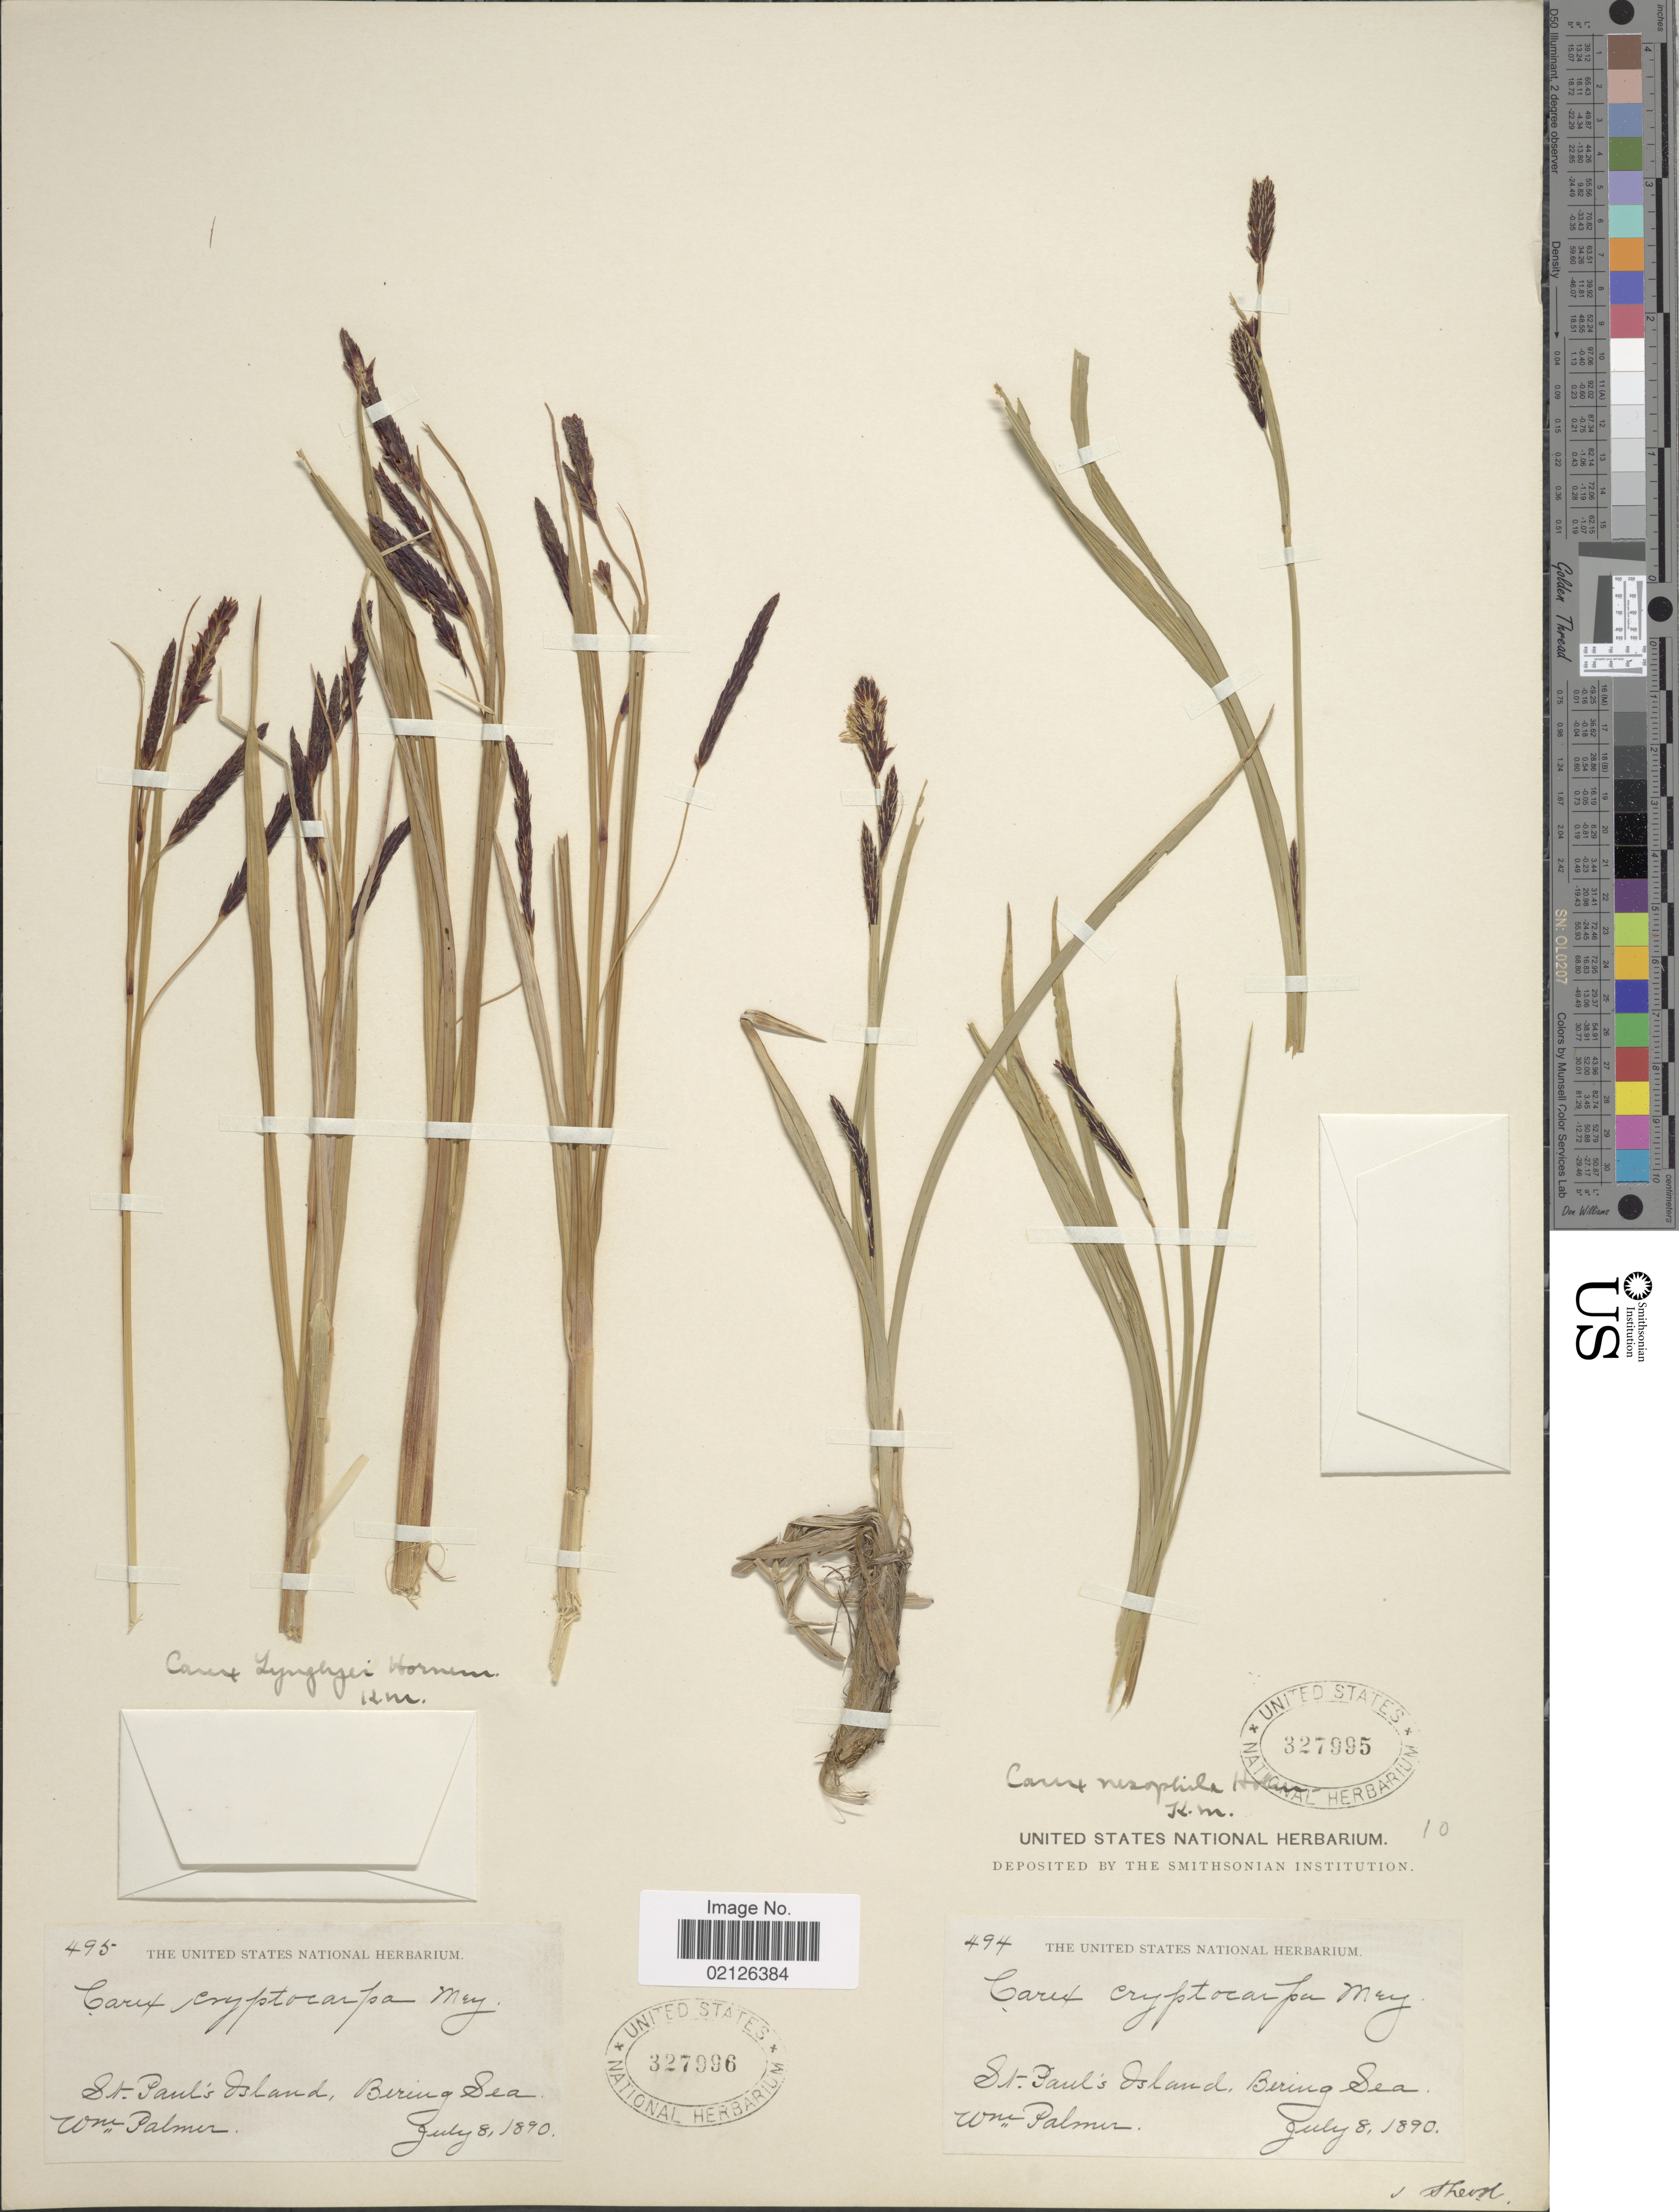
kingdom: Plantae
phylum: Tracheophyta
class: Liliopsida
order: Poales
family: Cyperaceae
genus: Carex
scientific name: Carex microchaeta subsp. nesophila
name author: (Holm) D.F. Murray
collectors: W. Palmer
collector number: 494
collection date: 1890-07-08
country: United States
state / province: Alaska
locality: St Paul's Island, Bering Sea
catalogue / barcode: US 327995